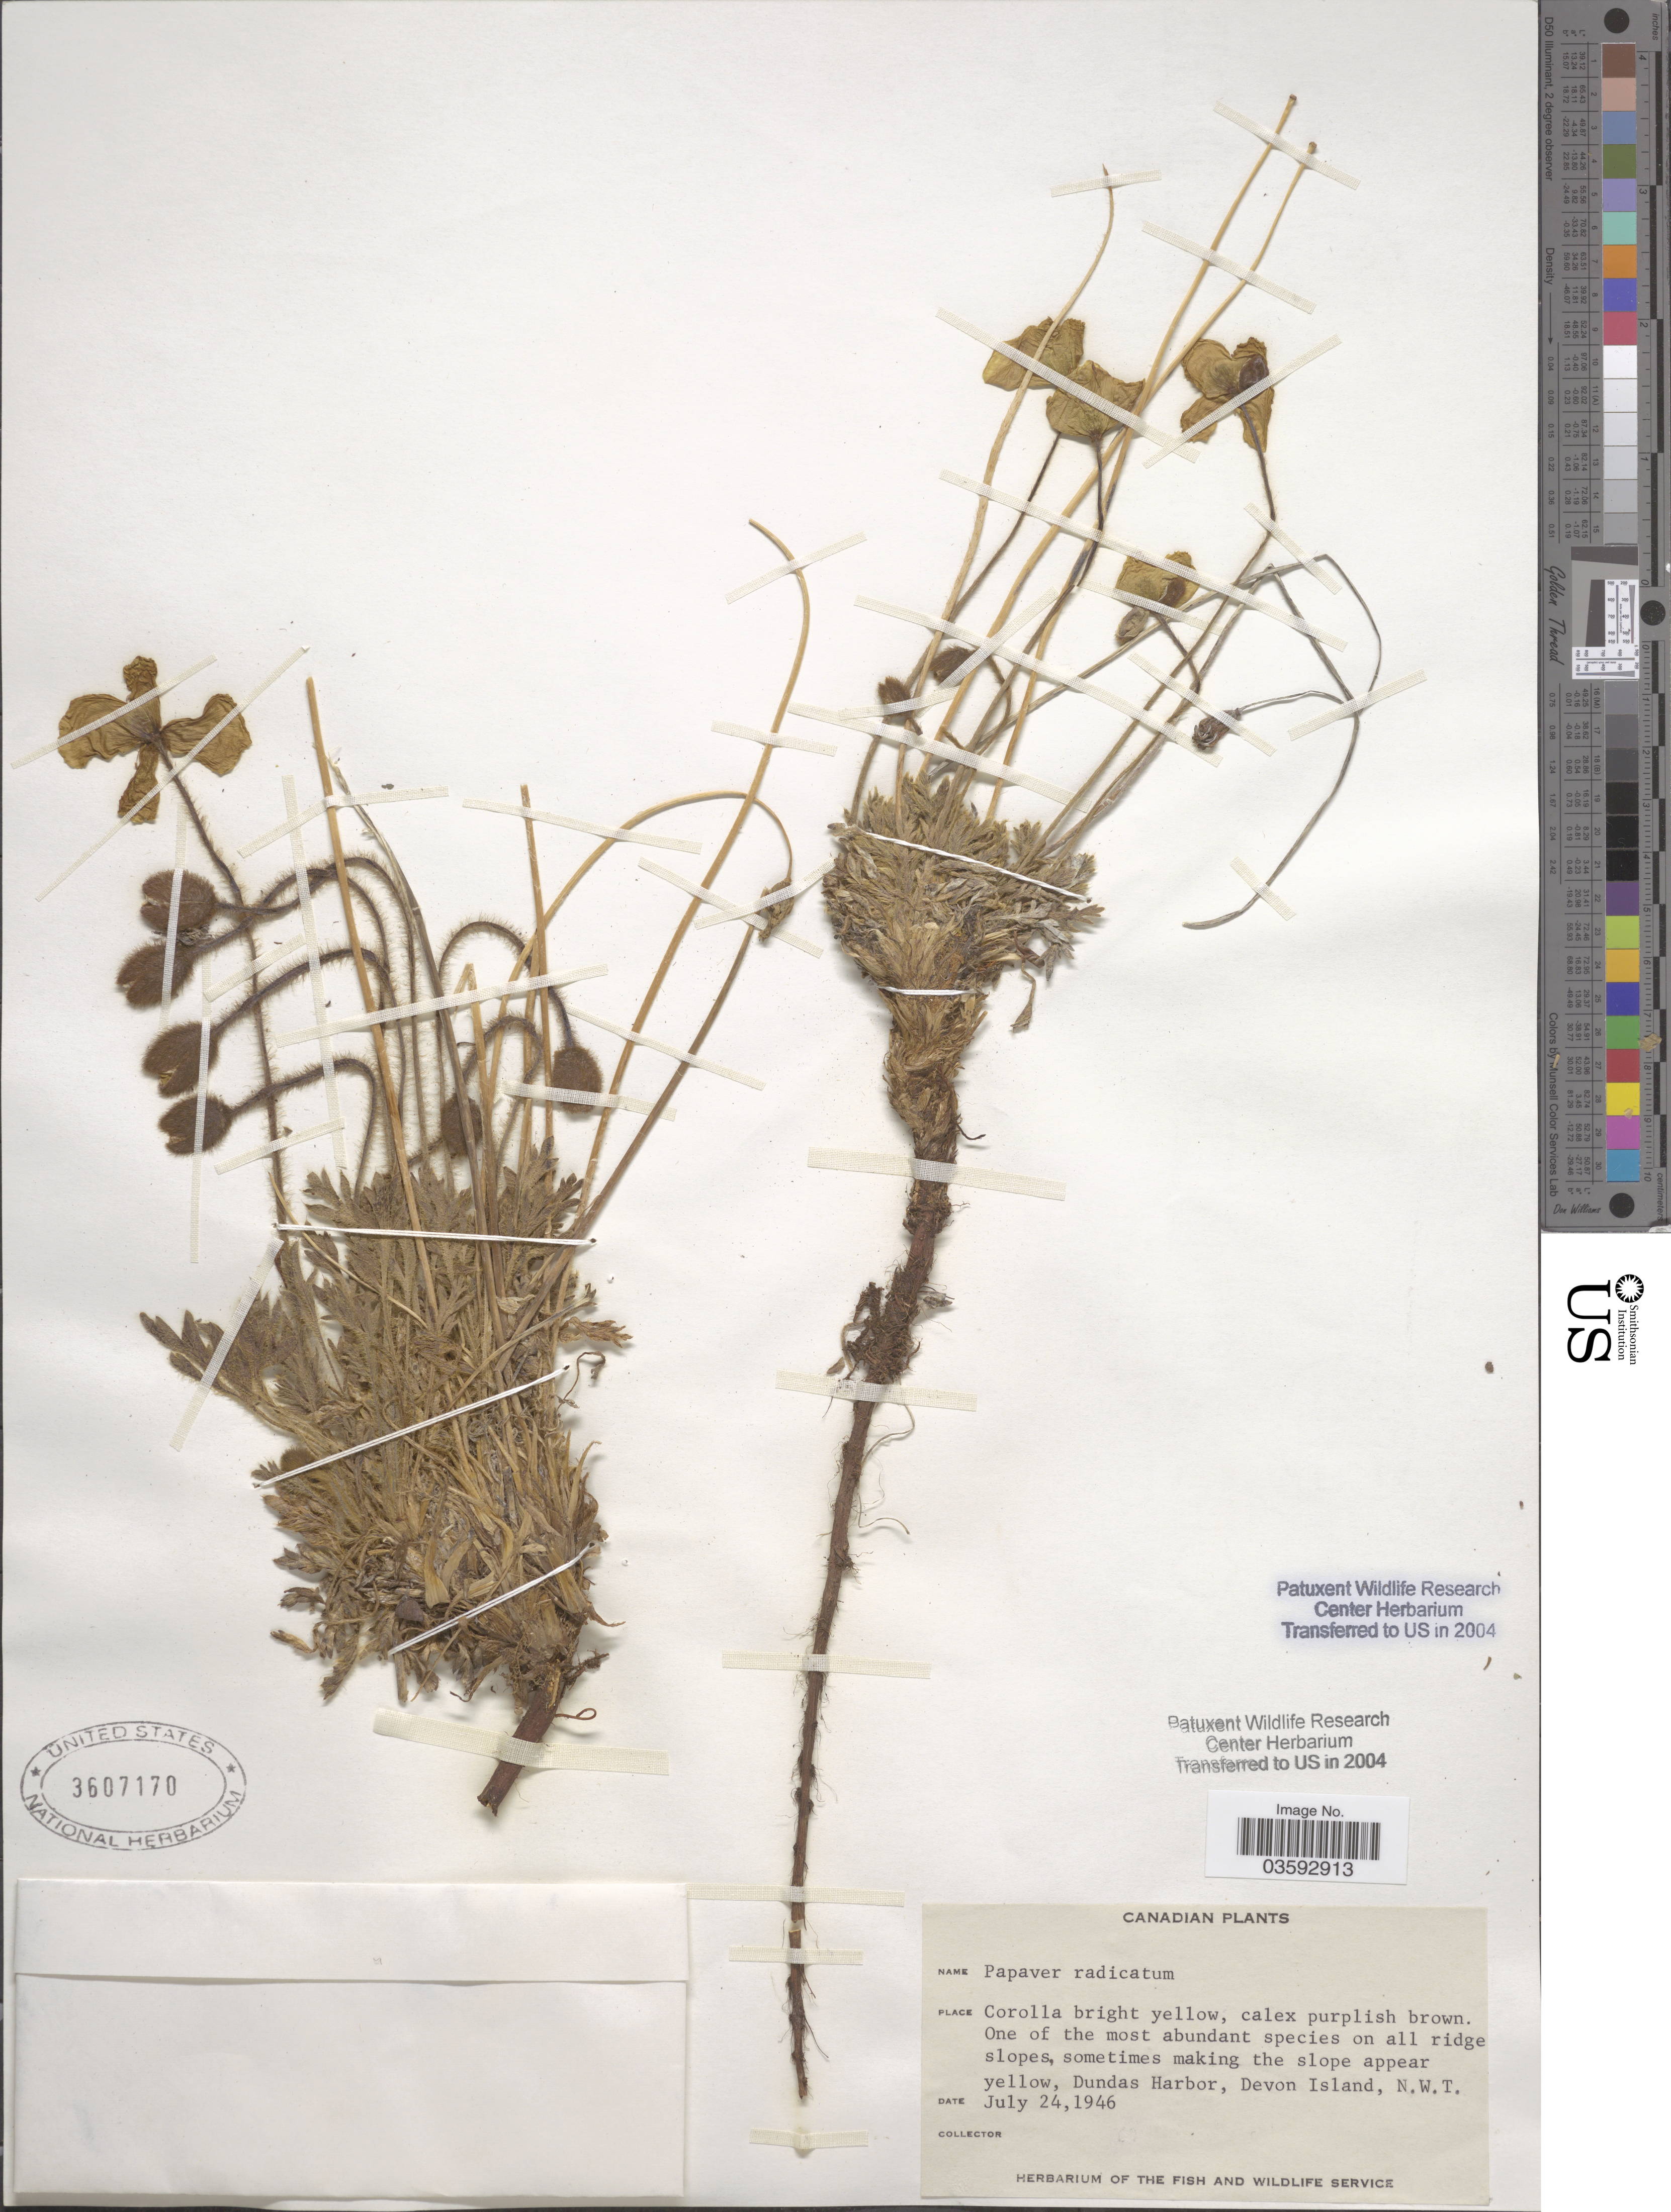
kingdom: Plantae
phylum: Tracheophyta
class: Magnoliopsida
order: Ranunculales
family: Papaveraceae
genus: Papaver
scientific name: Papaver radicatum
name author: Rottb.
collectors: Ex herb. Fish and Wildlife Service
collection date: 1946-07-24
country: Canada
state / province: Northwest Territories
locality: Dundas Harbor, Devon Island.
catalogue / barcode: US 3607170